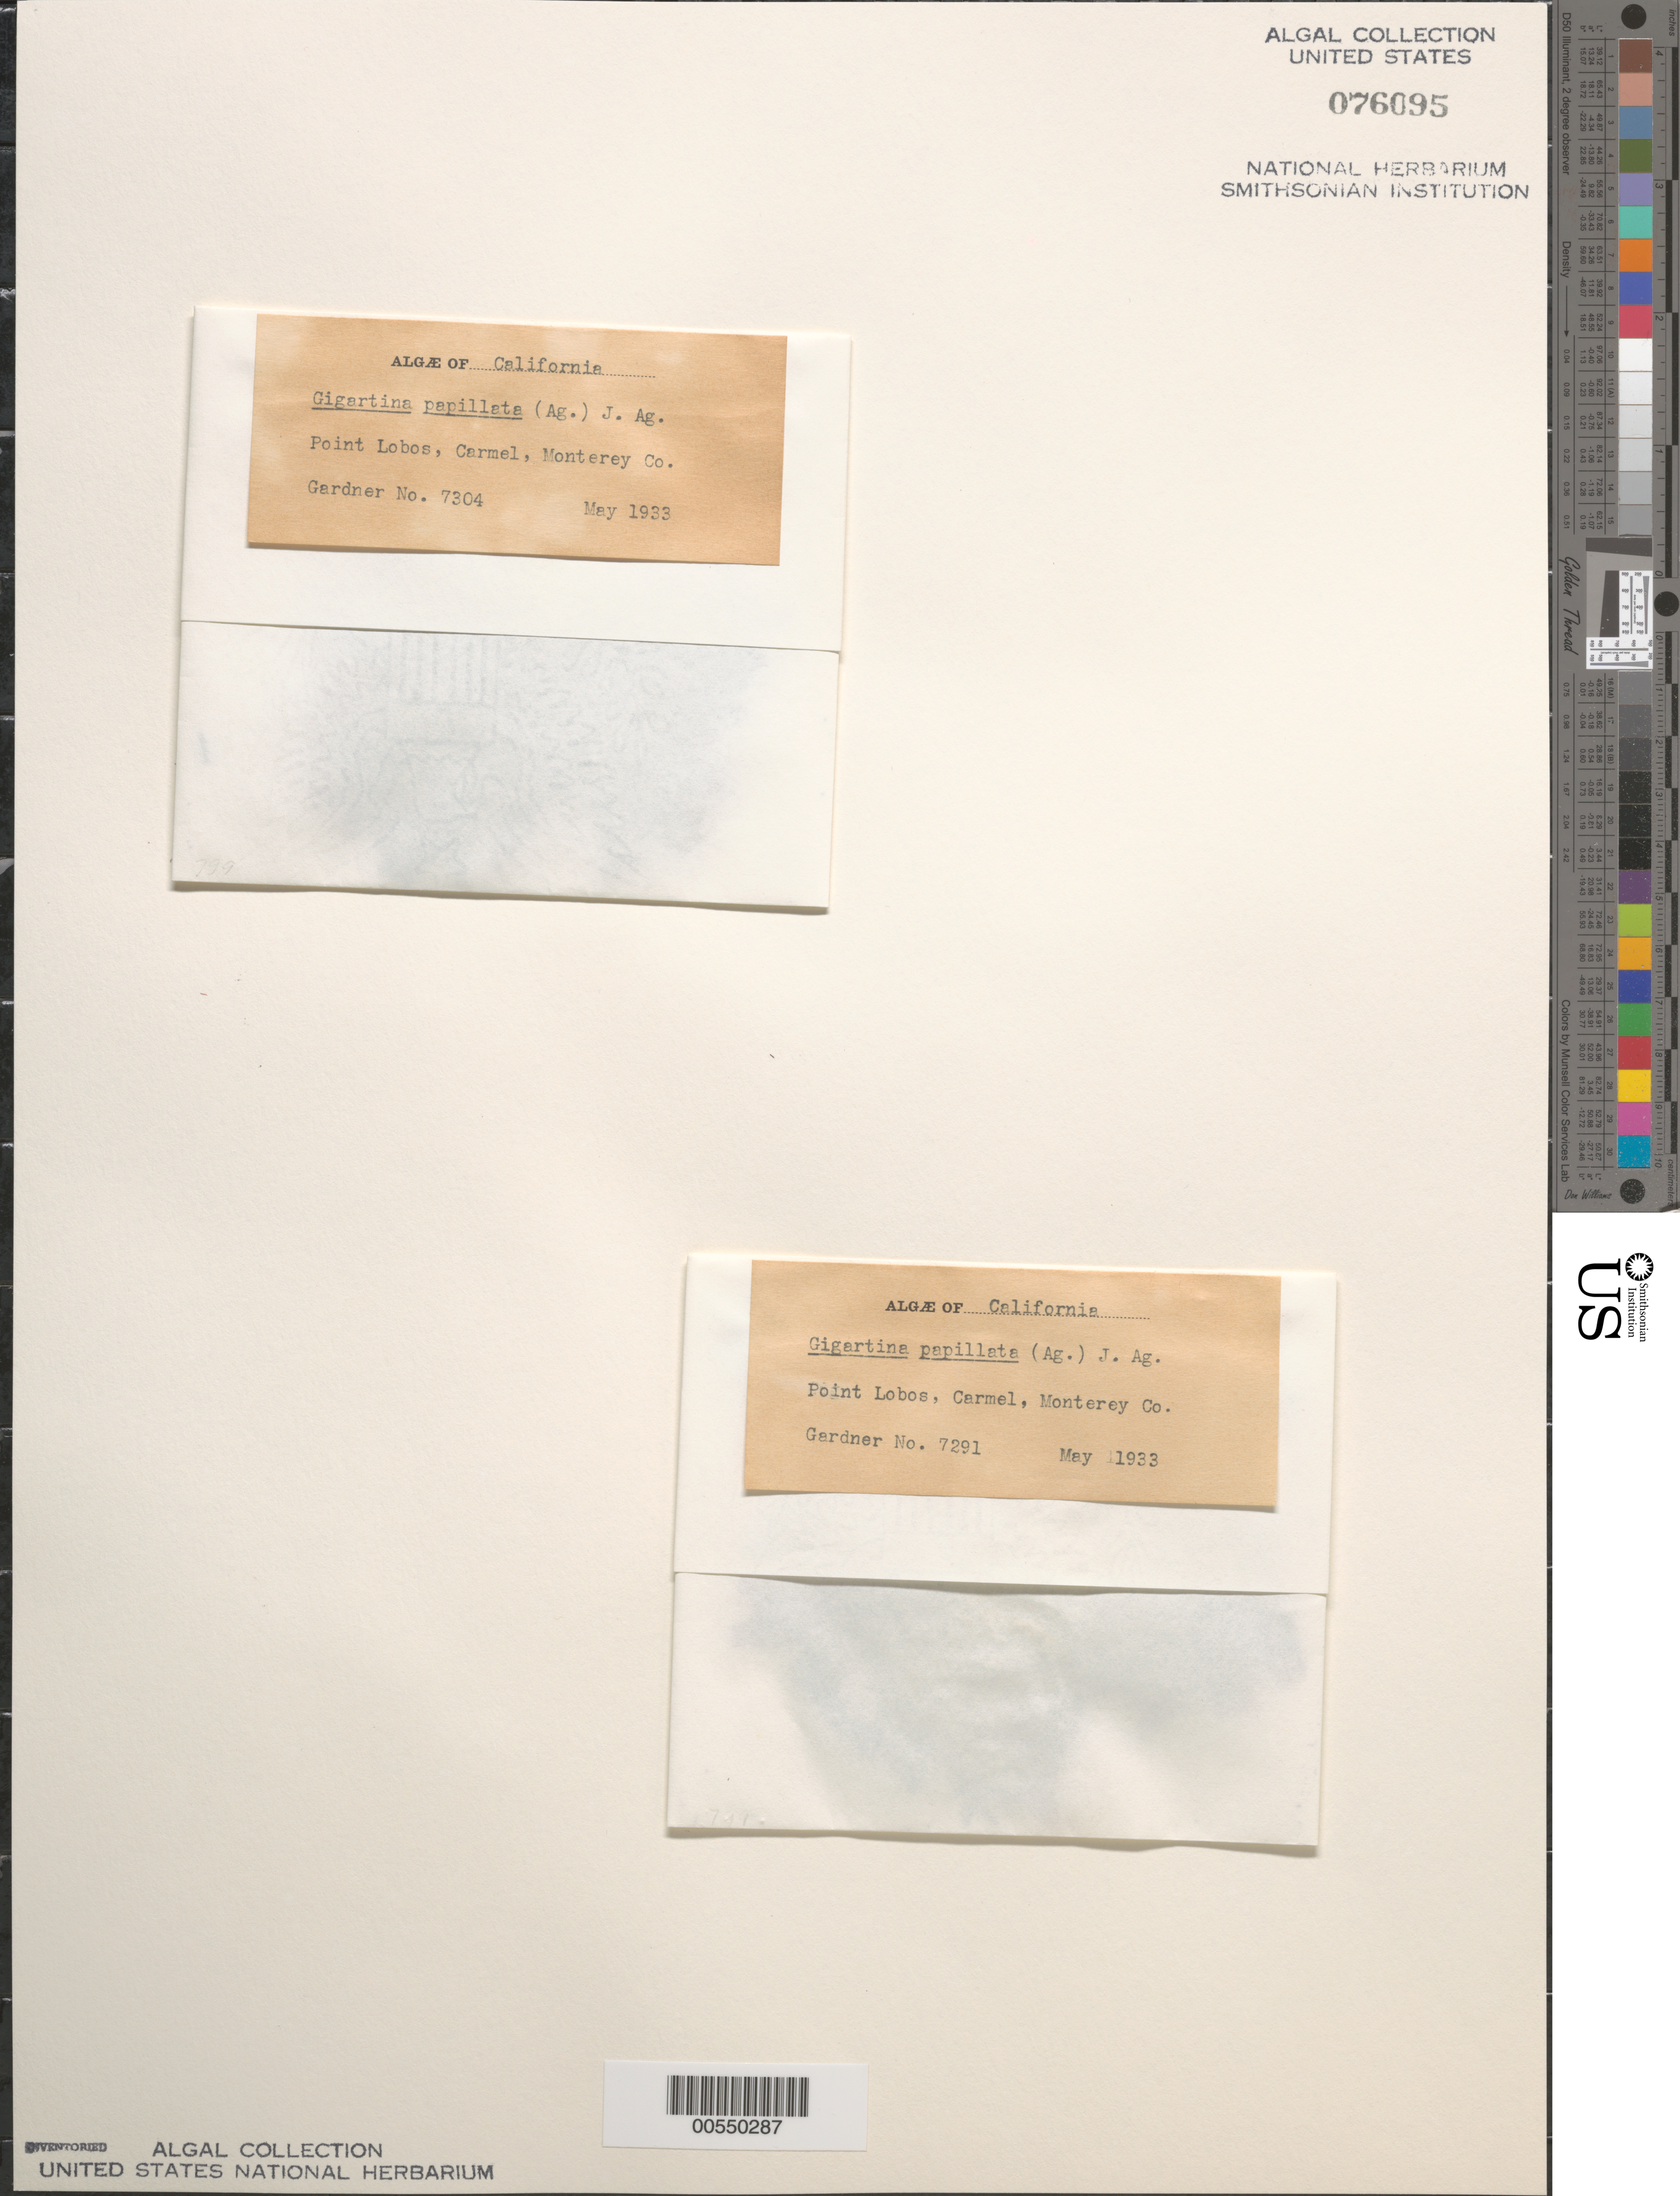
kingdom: Plantae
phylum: Rhodophyta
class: Florideophyceae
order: Gigartinales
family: Phyllophoraceae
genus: Mastocarpus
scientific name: Mastocarpus papillatus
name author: (C. Agardh) Kütz.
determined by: Algae name updating Project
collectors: N. Gardner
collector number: NLG 7291 & NLG 7304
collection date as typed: May 1933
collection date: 1933-05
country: United States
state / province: California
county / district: Monterey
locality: Point Lobos, Carmel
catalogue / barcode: US 76095